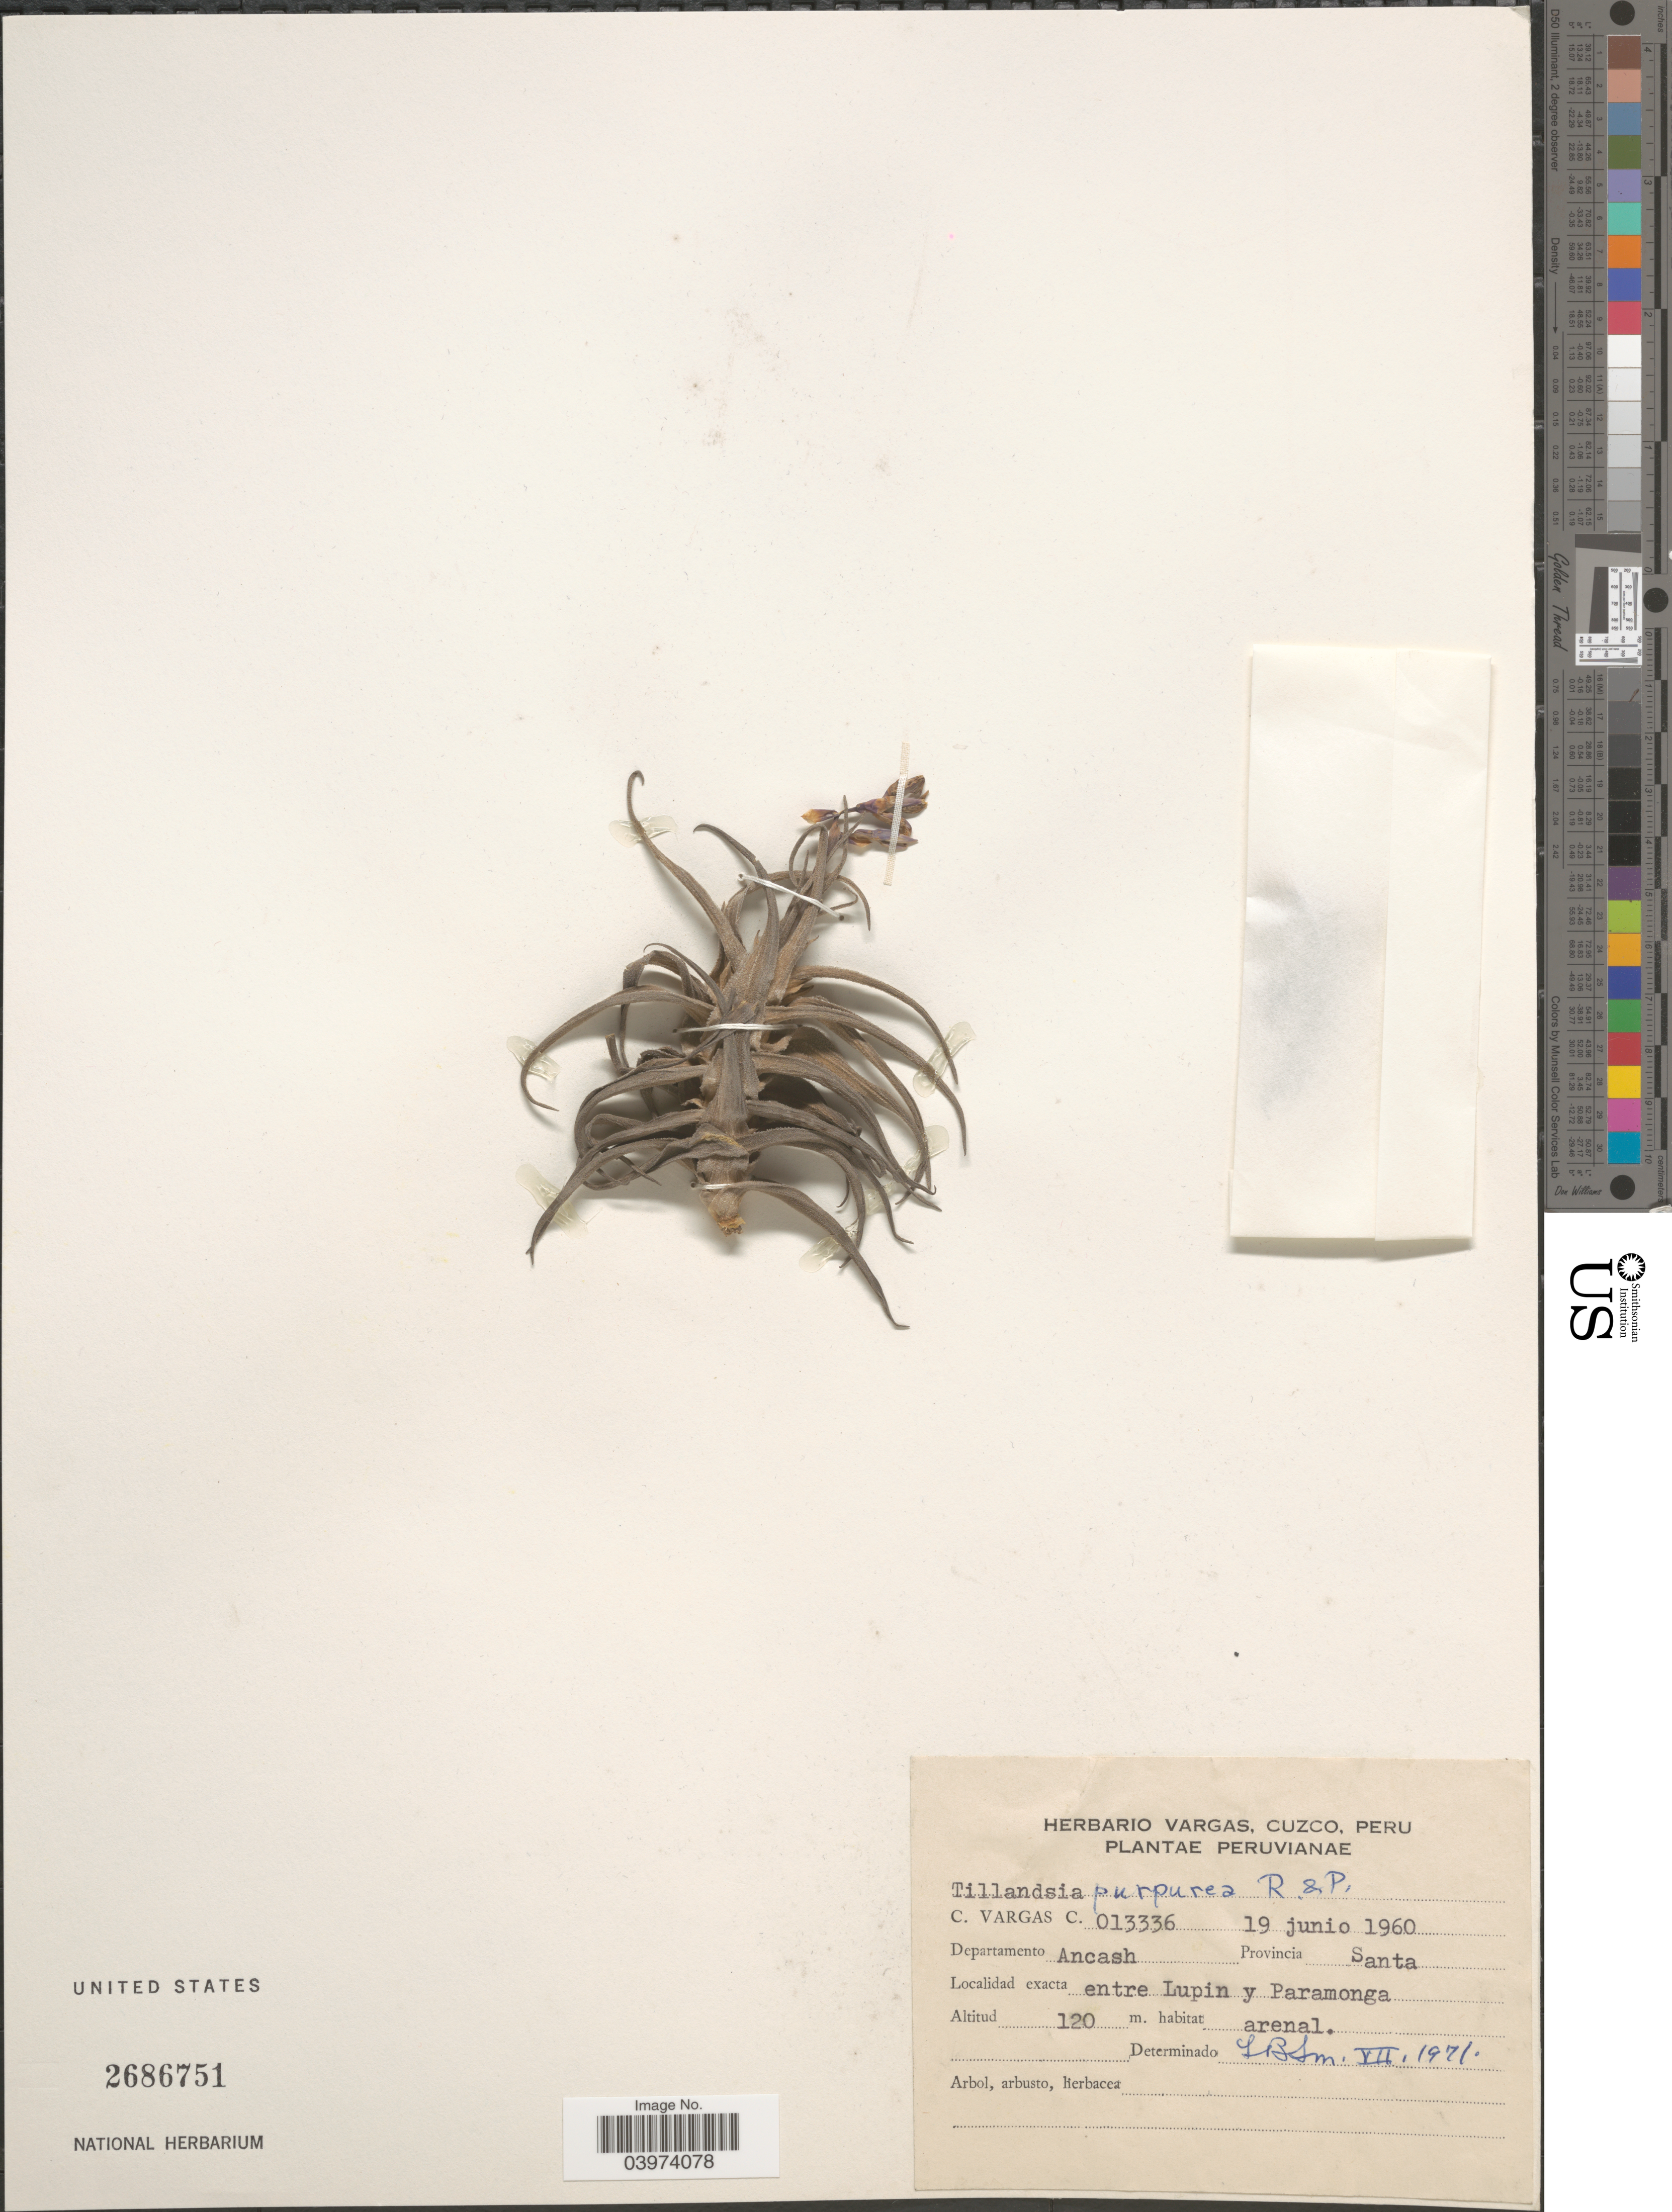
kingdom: Plantae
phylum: Tracheophyta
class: Liliopsida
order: Poales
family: Bromeliaceae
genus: Tillandsia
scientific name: Tillandsia purpurea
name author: Ruiz & Pav.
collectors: C. Vargas Calderón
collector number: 013336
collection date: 1960-06-19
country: Peru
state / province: Ancash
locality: Departamento Ancash. Provincia Santa. Entre Lupin y Paramonga.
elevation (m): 120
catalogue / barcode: US 2686751